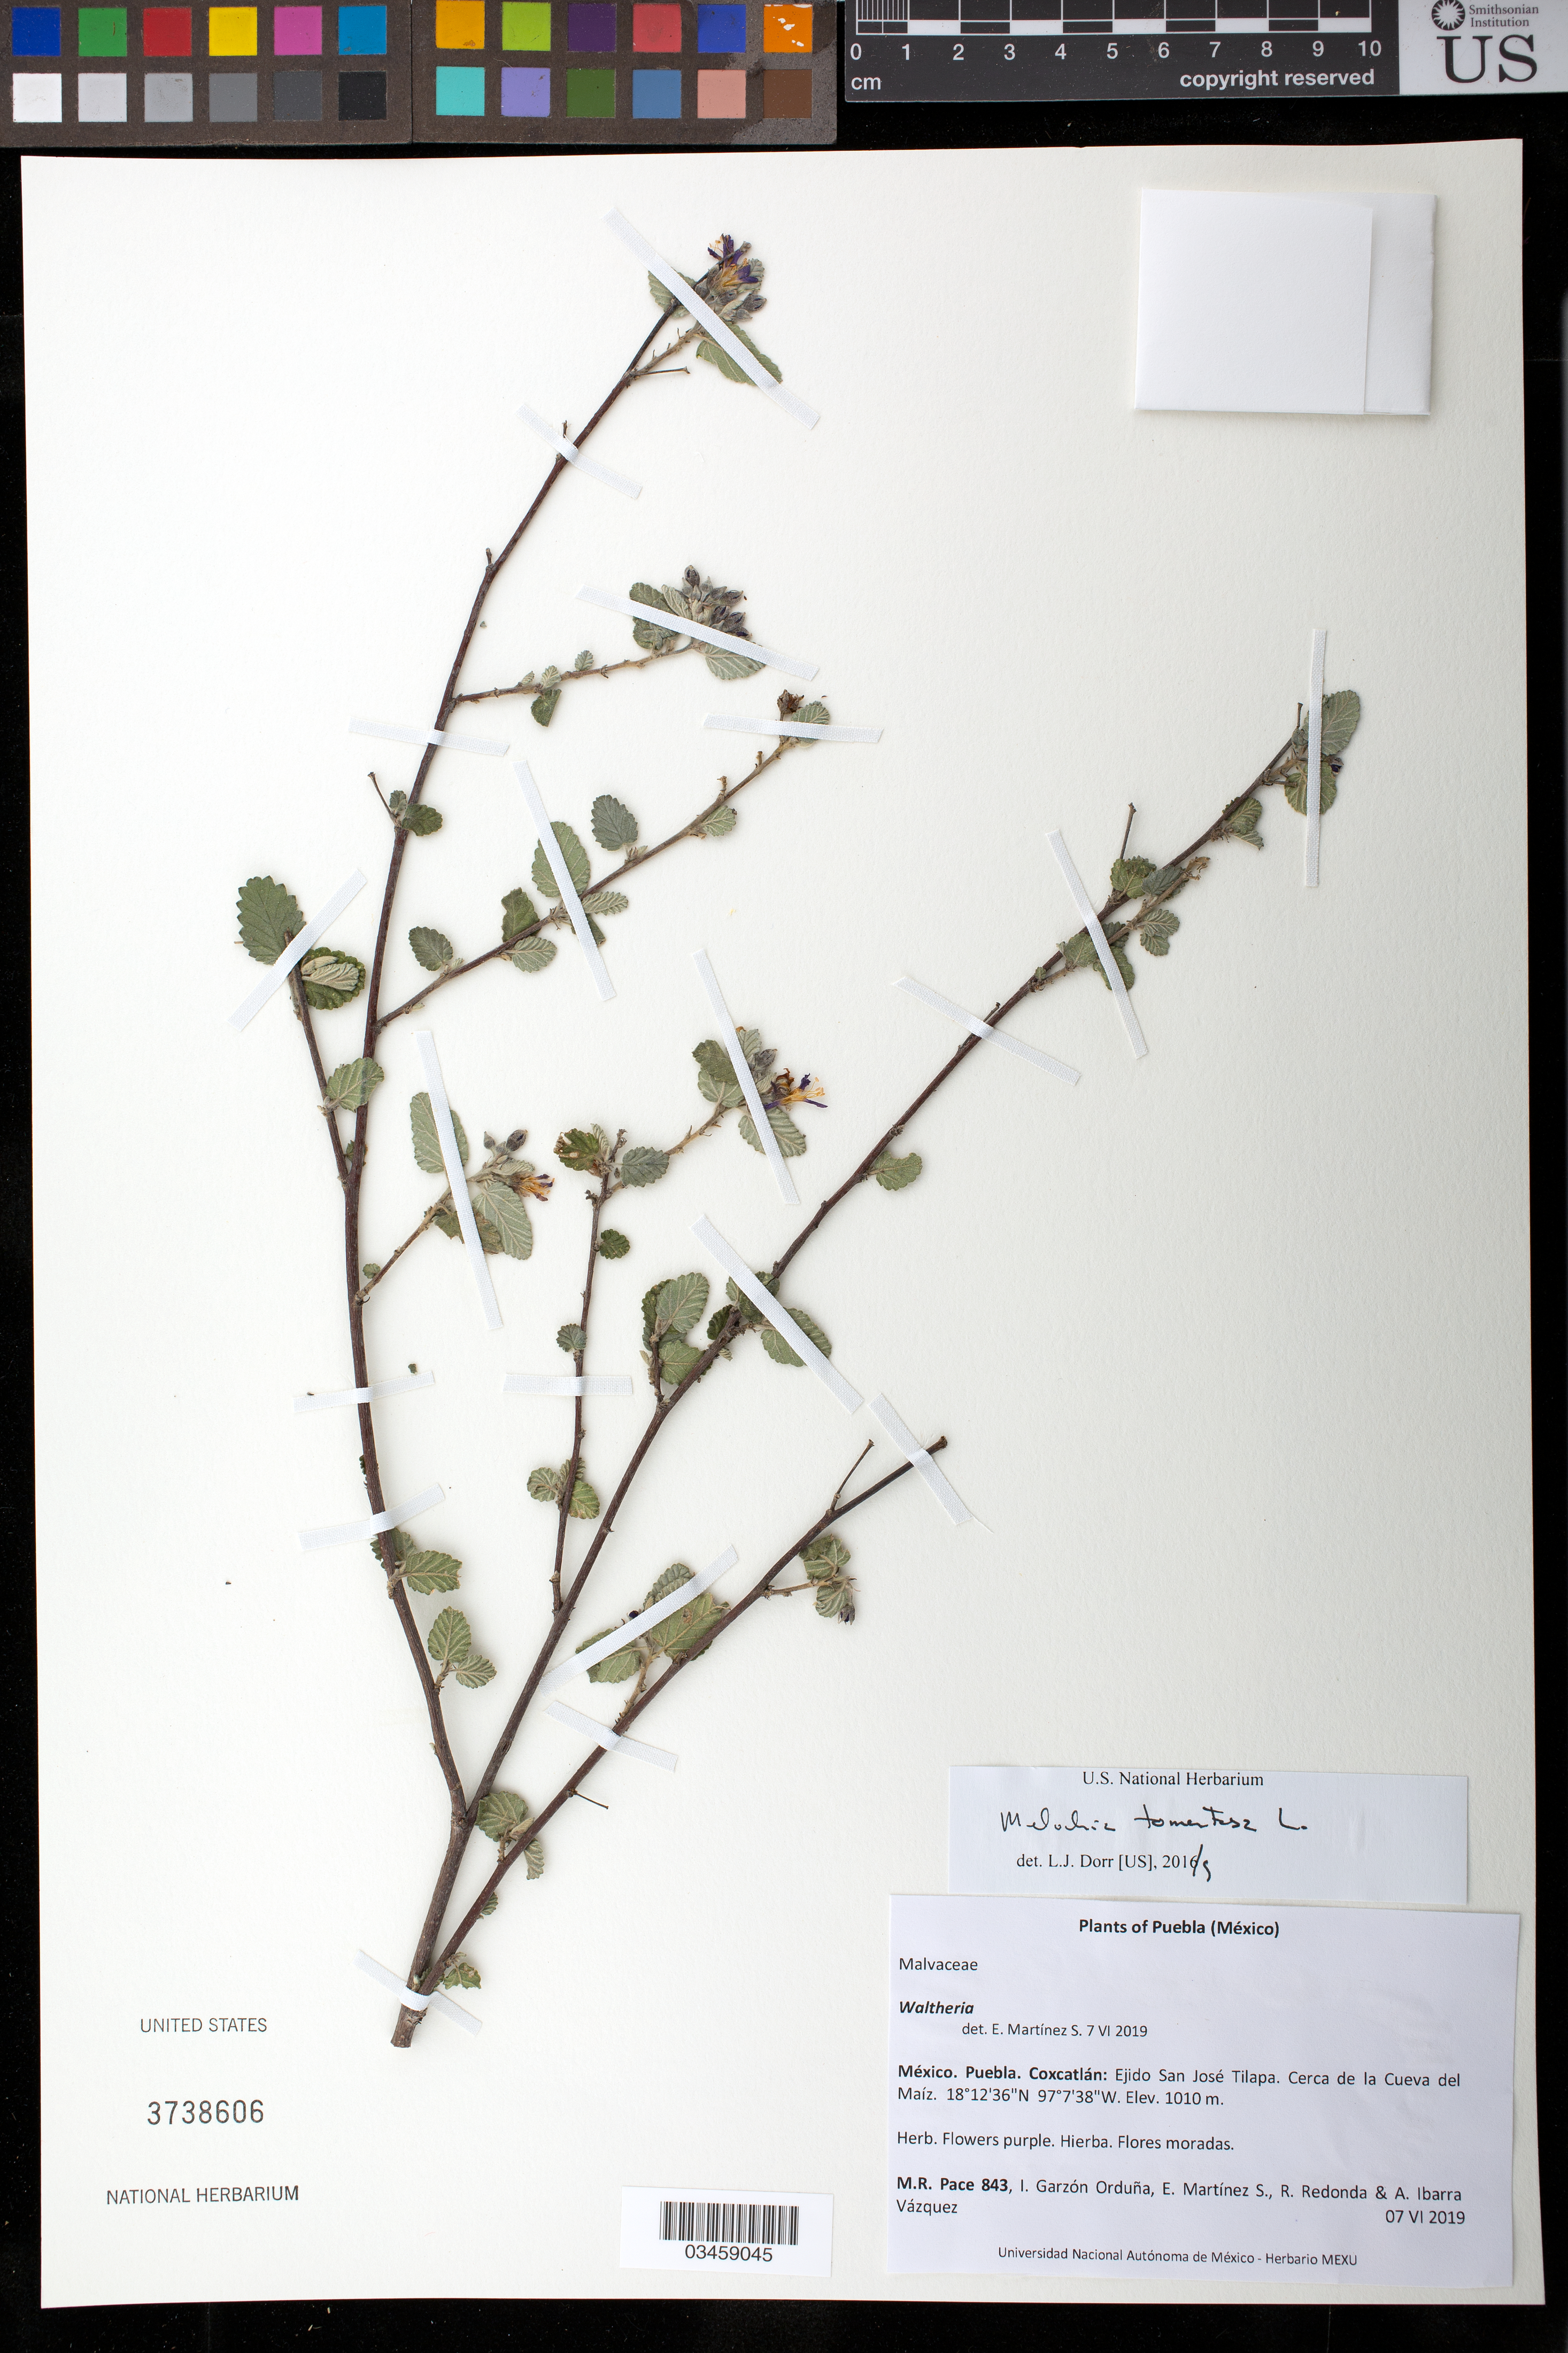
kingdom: Plantae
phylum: Tracheophyta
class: Magnoliopsida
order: Malvales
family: Malvaceae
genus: Melochia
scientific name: Melochia tomentosa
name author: L.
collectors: M. R. Pace, I. Garzón Orduna, E. Martínez S., R. Redonda-Martínez & A. Ibarra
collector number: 843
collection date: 2019-06-07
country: Mexico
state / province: Puebla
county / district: Coxcatlán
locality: Ejido San Jose Tilapa. Cerca de la Cueva del Maiz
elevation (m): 1010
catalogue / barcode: US 3738606